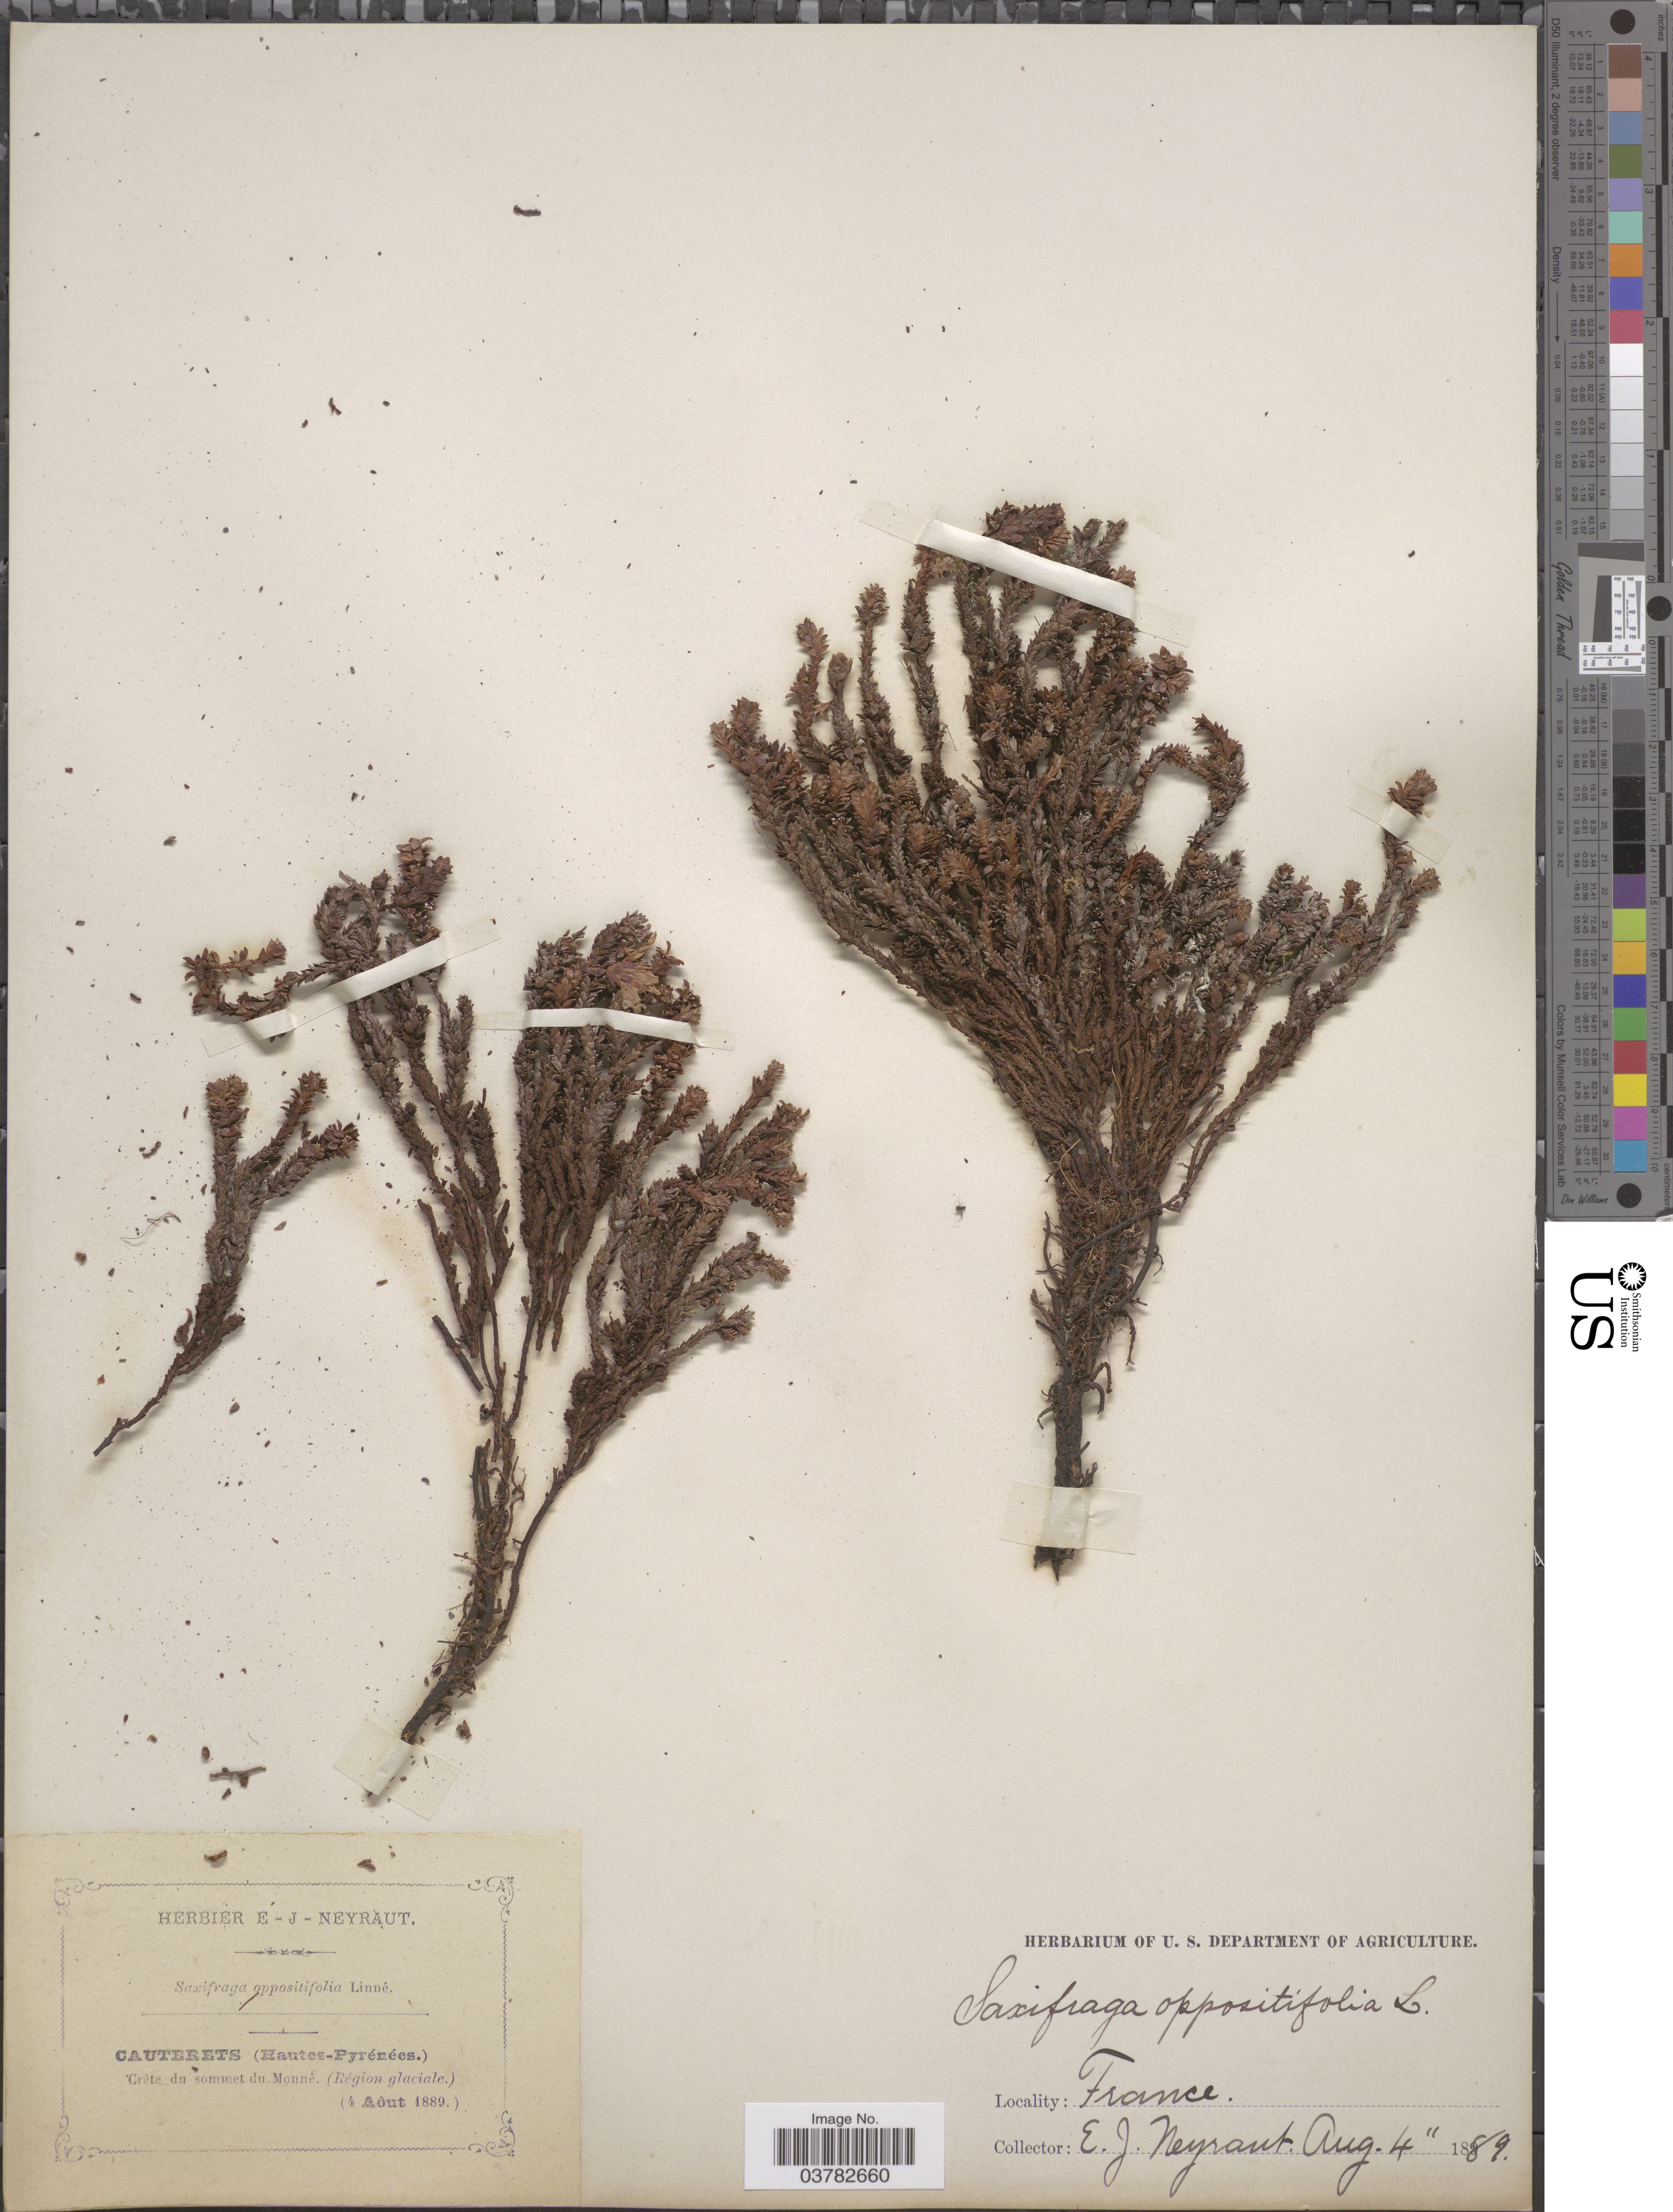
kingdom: Plantae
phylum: Tracheophyta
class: Magnoliopsida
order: Saxifragales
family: Saxifragaceae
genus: Saxifraga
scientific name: Saxifraga oppositifolia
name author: L.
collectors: E. Neyraut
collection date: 1889-08-04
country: France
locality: Cauterets (Hautes-Pyrénées.). Crète du sommet du Monné. (Region glaciale).